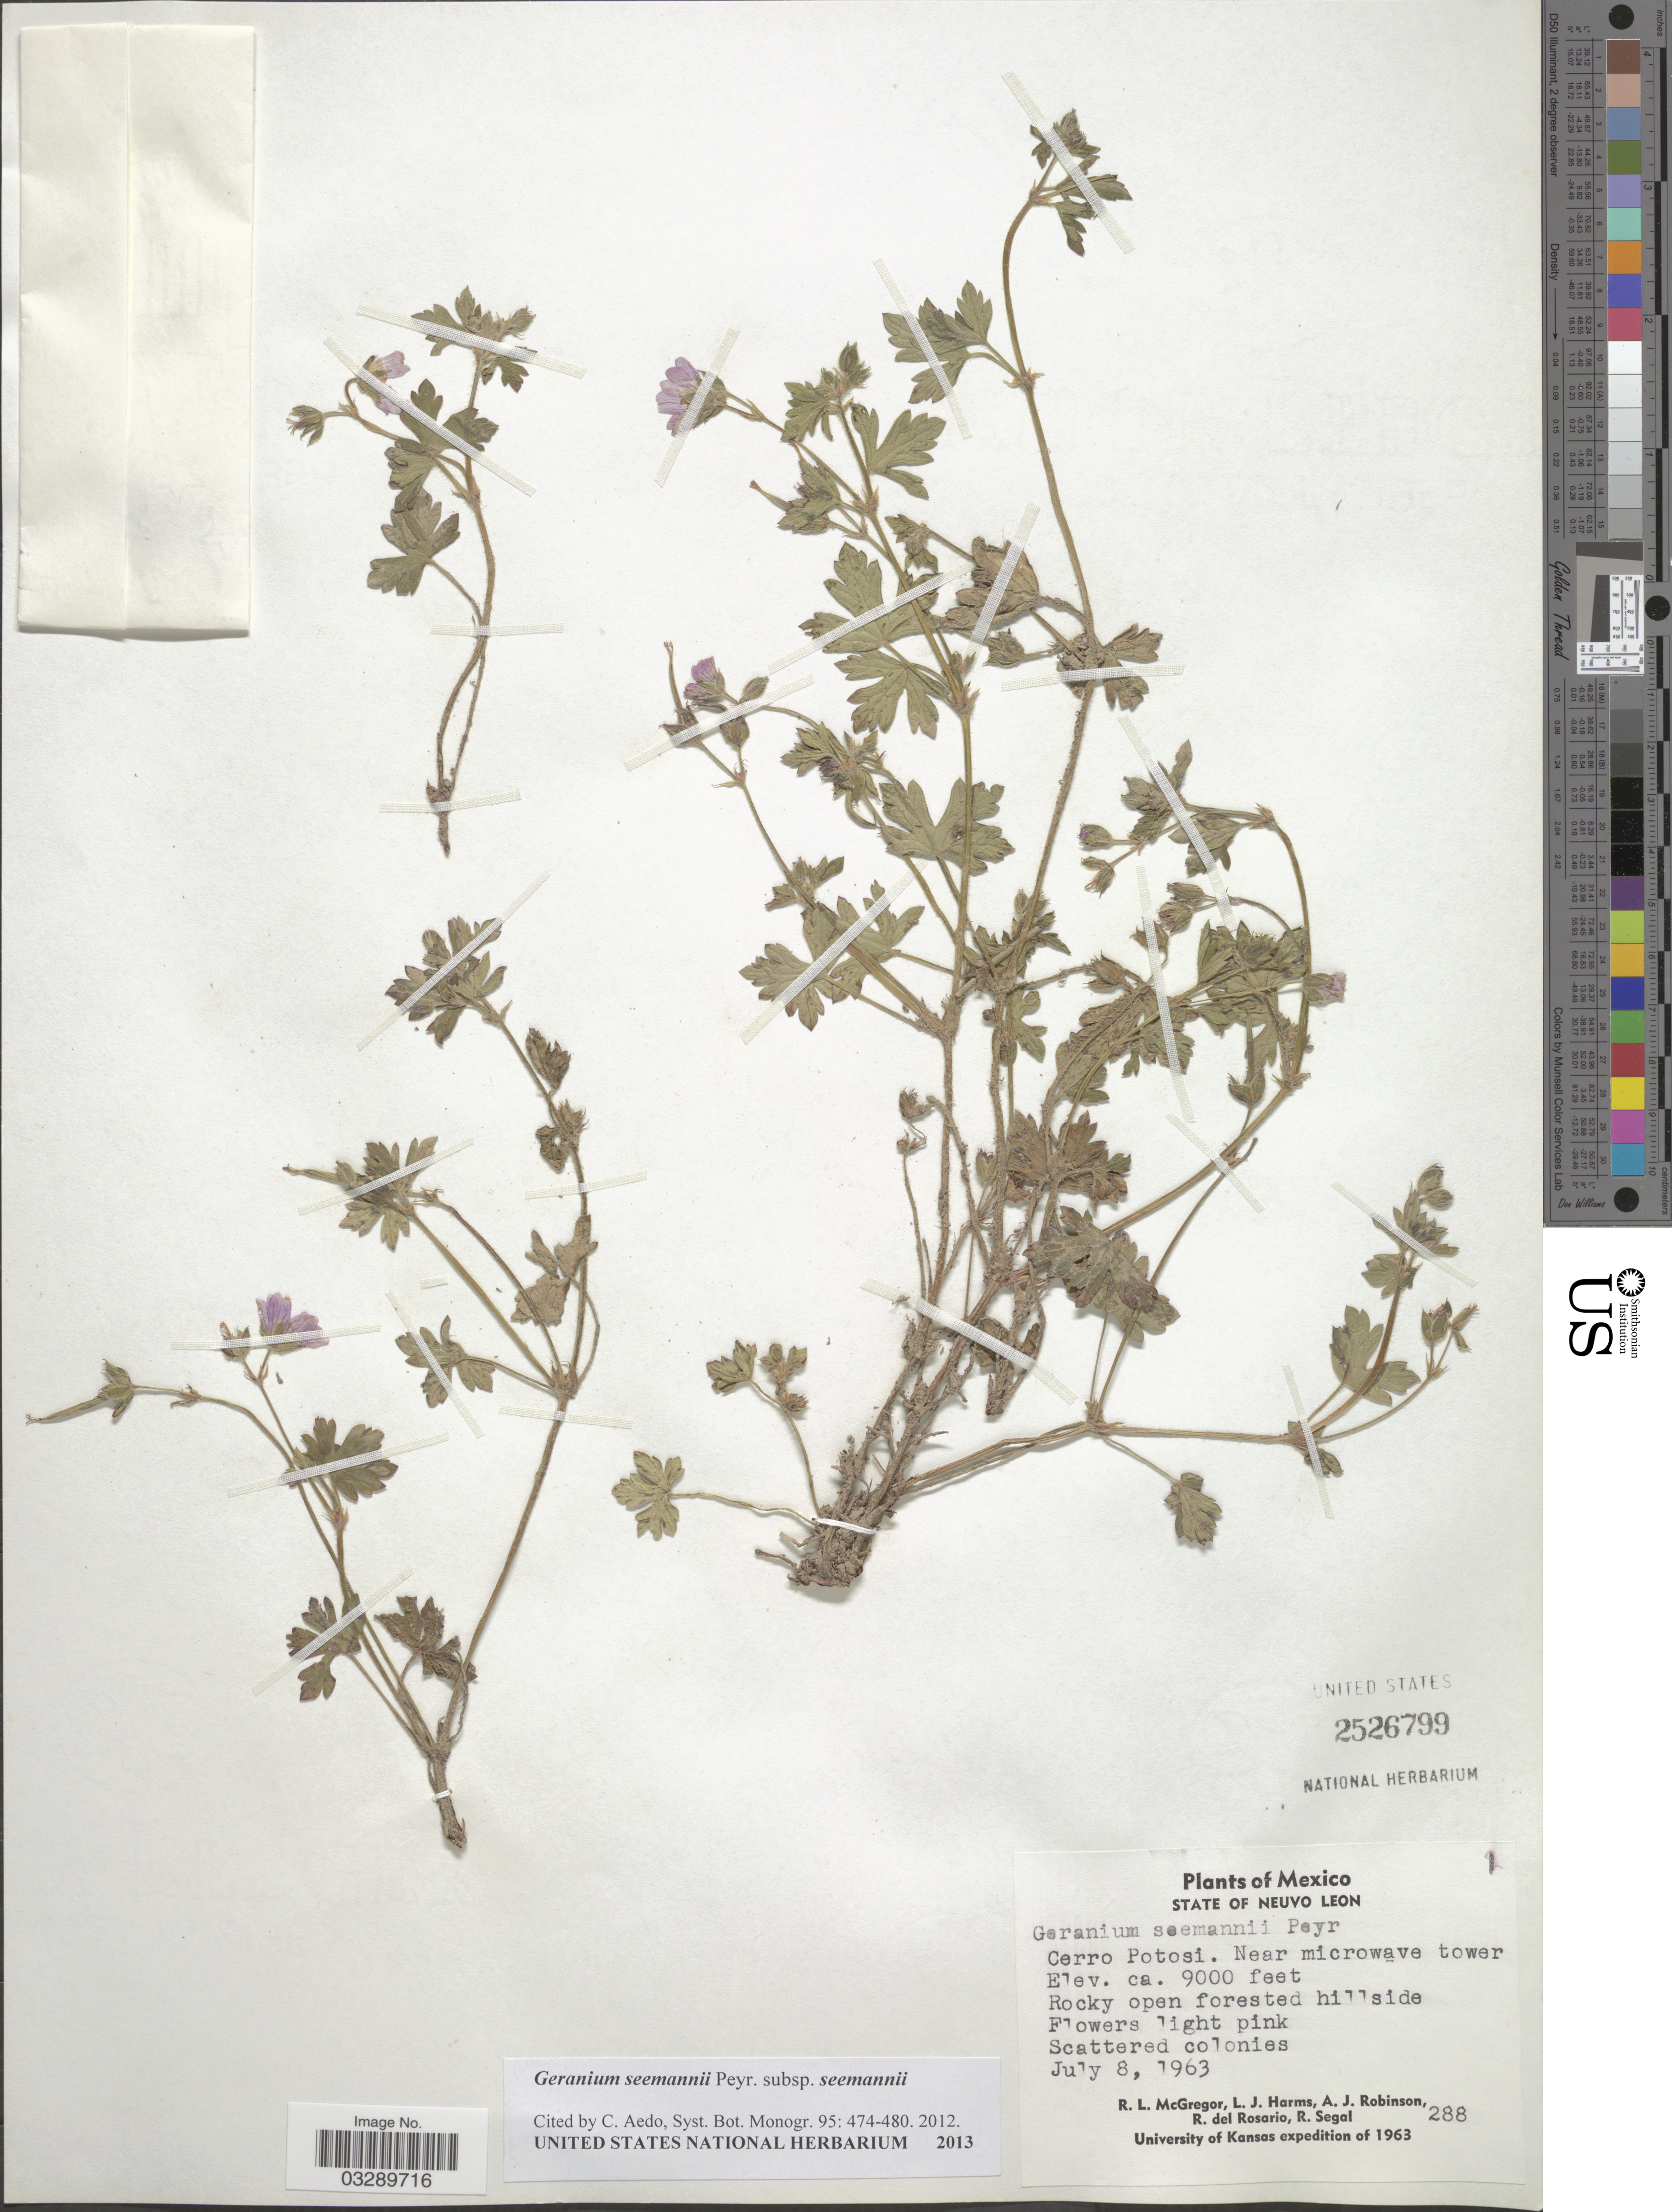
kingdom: Plantae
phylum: Tracheophyta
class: Magnoliopsida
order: Geraniales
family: Geraniaceae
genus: Geranium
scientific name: Geranium seemannii subsp. seemannii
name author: Peyr.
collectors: R. McGregor, L. Harms, A. J. Robinson, R. del Rosario & R. Segal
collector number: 288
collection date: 1963-07-08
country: Mexico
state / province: Nuevo León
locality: Cerro Potosi. Near microwave tower.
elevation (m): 2743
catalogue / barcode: US 2526799